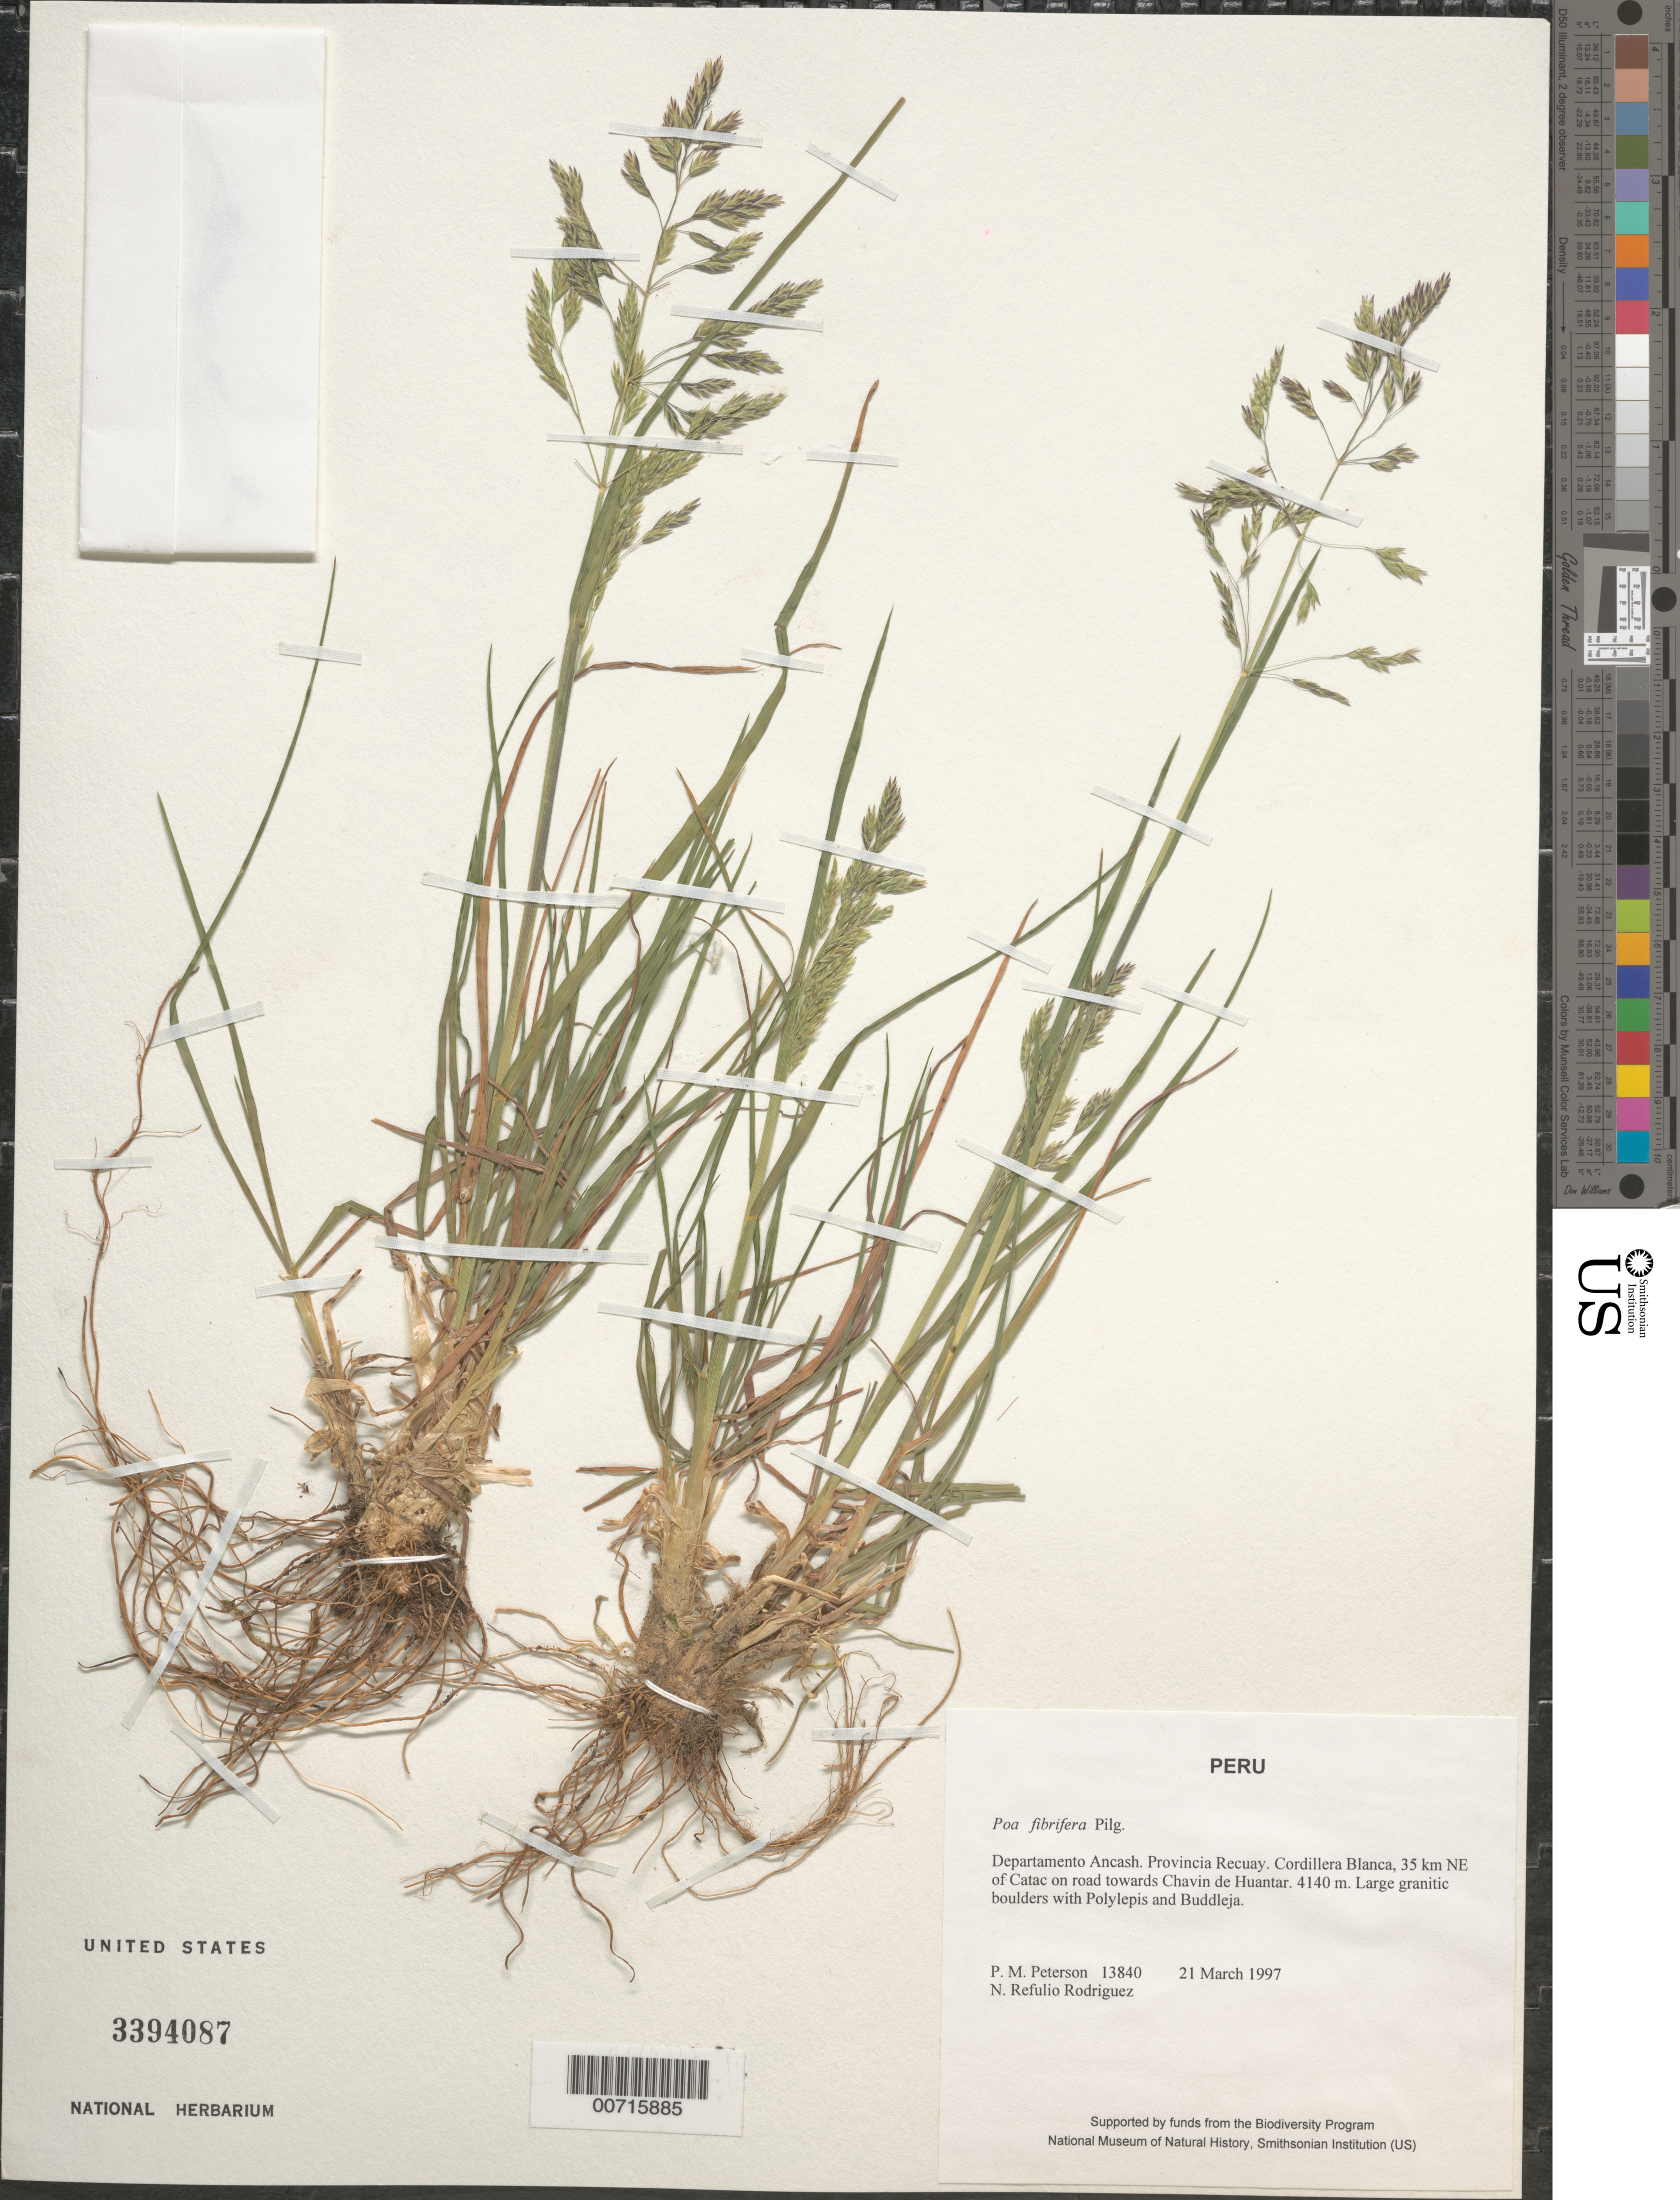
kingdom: Plantae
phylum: Tracheophyta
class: Liliopsida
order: Poales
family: Poaceae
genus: Poa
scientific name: Poa fibrifera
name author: Pilg.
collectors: P. M. Peterson & N. Refulio-Rodríguez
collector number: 13840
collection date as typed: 21 Mar 1997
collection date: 1997-03-21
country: Peru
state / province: Ancash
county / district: Recuay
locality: Cordillera Blanca, 35 km NE of Catac on road towards Chavin de Huantar.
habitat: Large granitic boulders with Polylepis and Buddleja.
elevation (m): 4140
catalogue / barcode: US 3394087